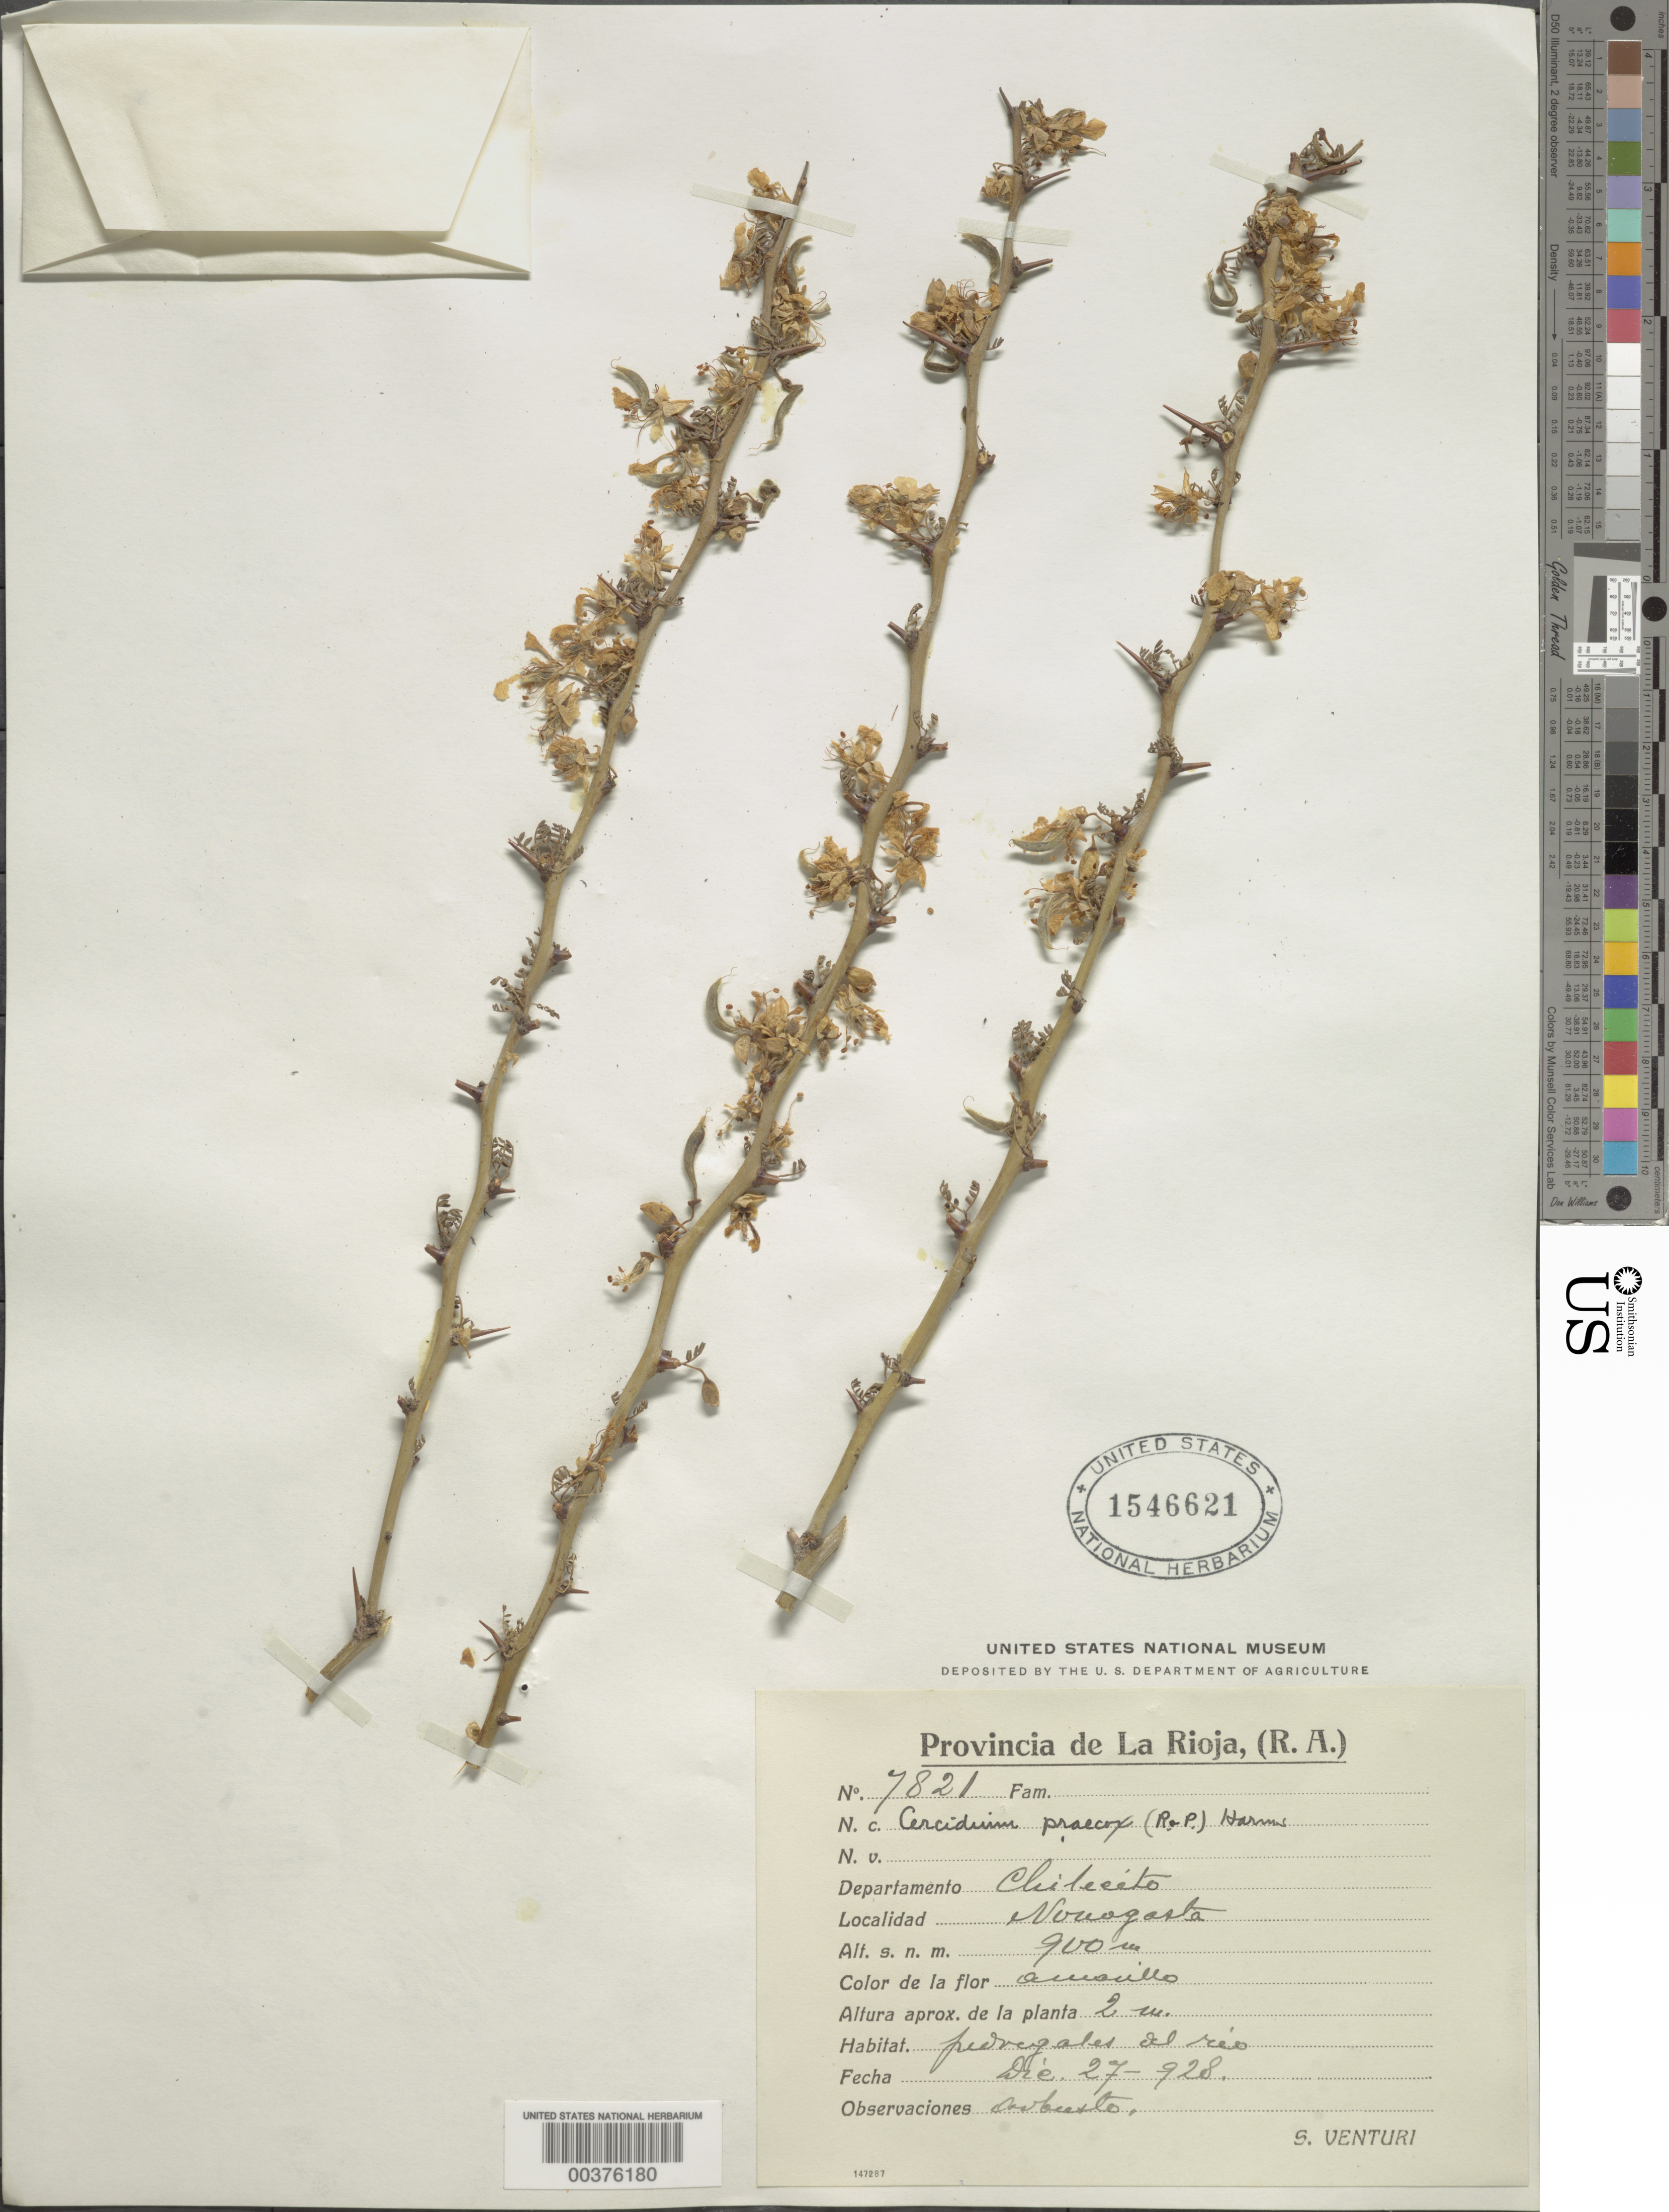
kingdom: Plantae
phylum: Tracheophyta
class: Magnoliopsida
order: Fabales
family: Fabaceae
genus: Parkinsonia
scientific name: Parkinsonia praecox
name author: (Ruiz & Pav.) J.E. Hawkins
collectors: S. Venturi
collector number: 7821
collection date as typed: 27 Dec 1928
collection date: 1928-12-27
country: Argentina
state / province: La Rioja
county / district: Chilecito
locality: Novogasta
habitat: Piedogales del rio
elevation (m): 900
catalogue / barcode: US 1546621